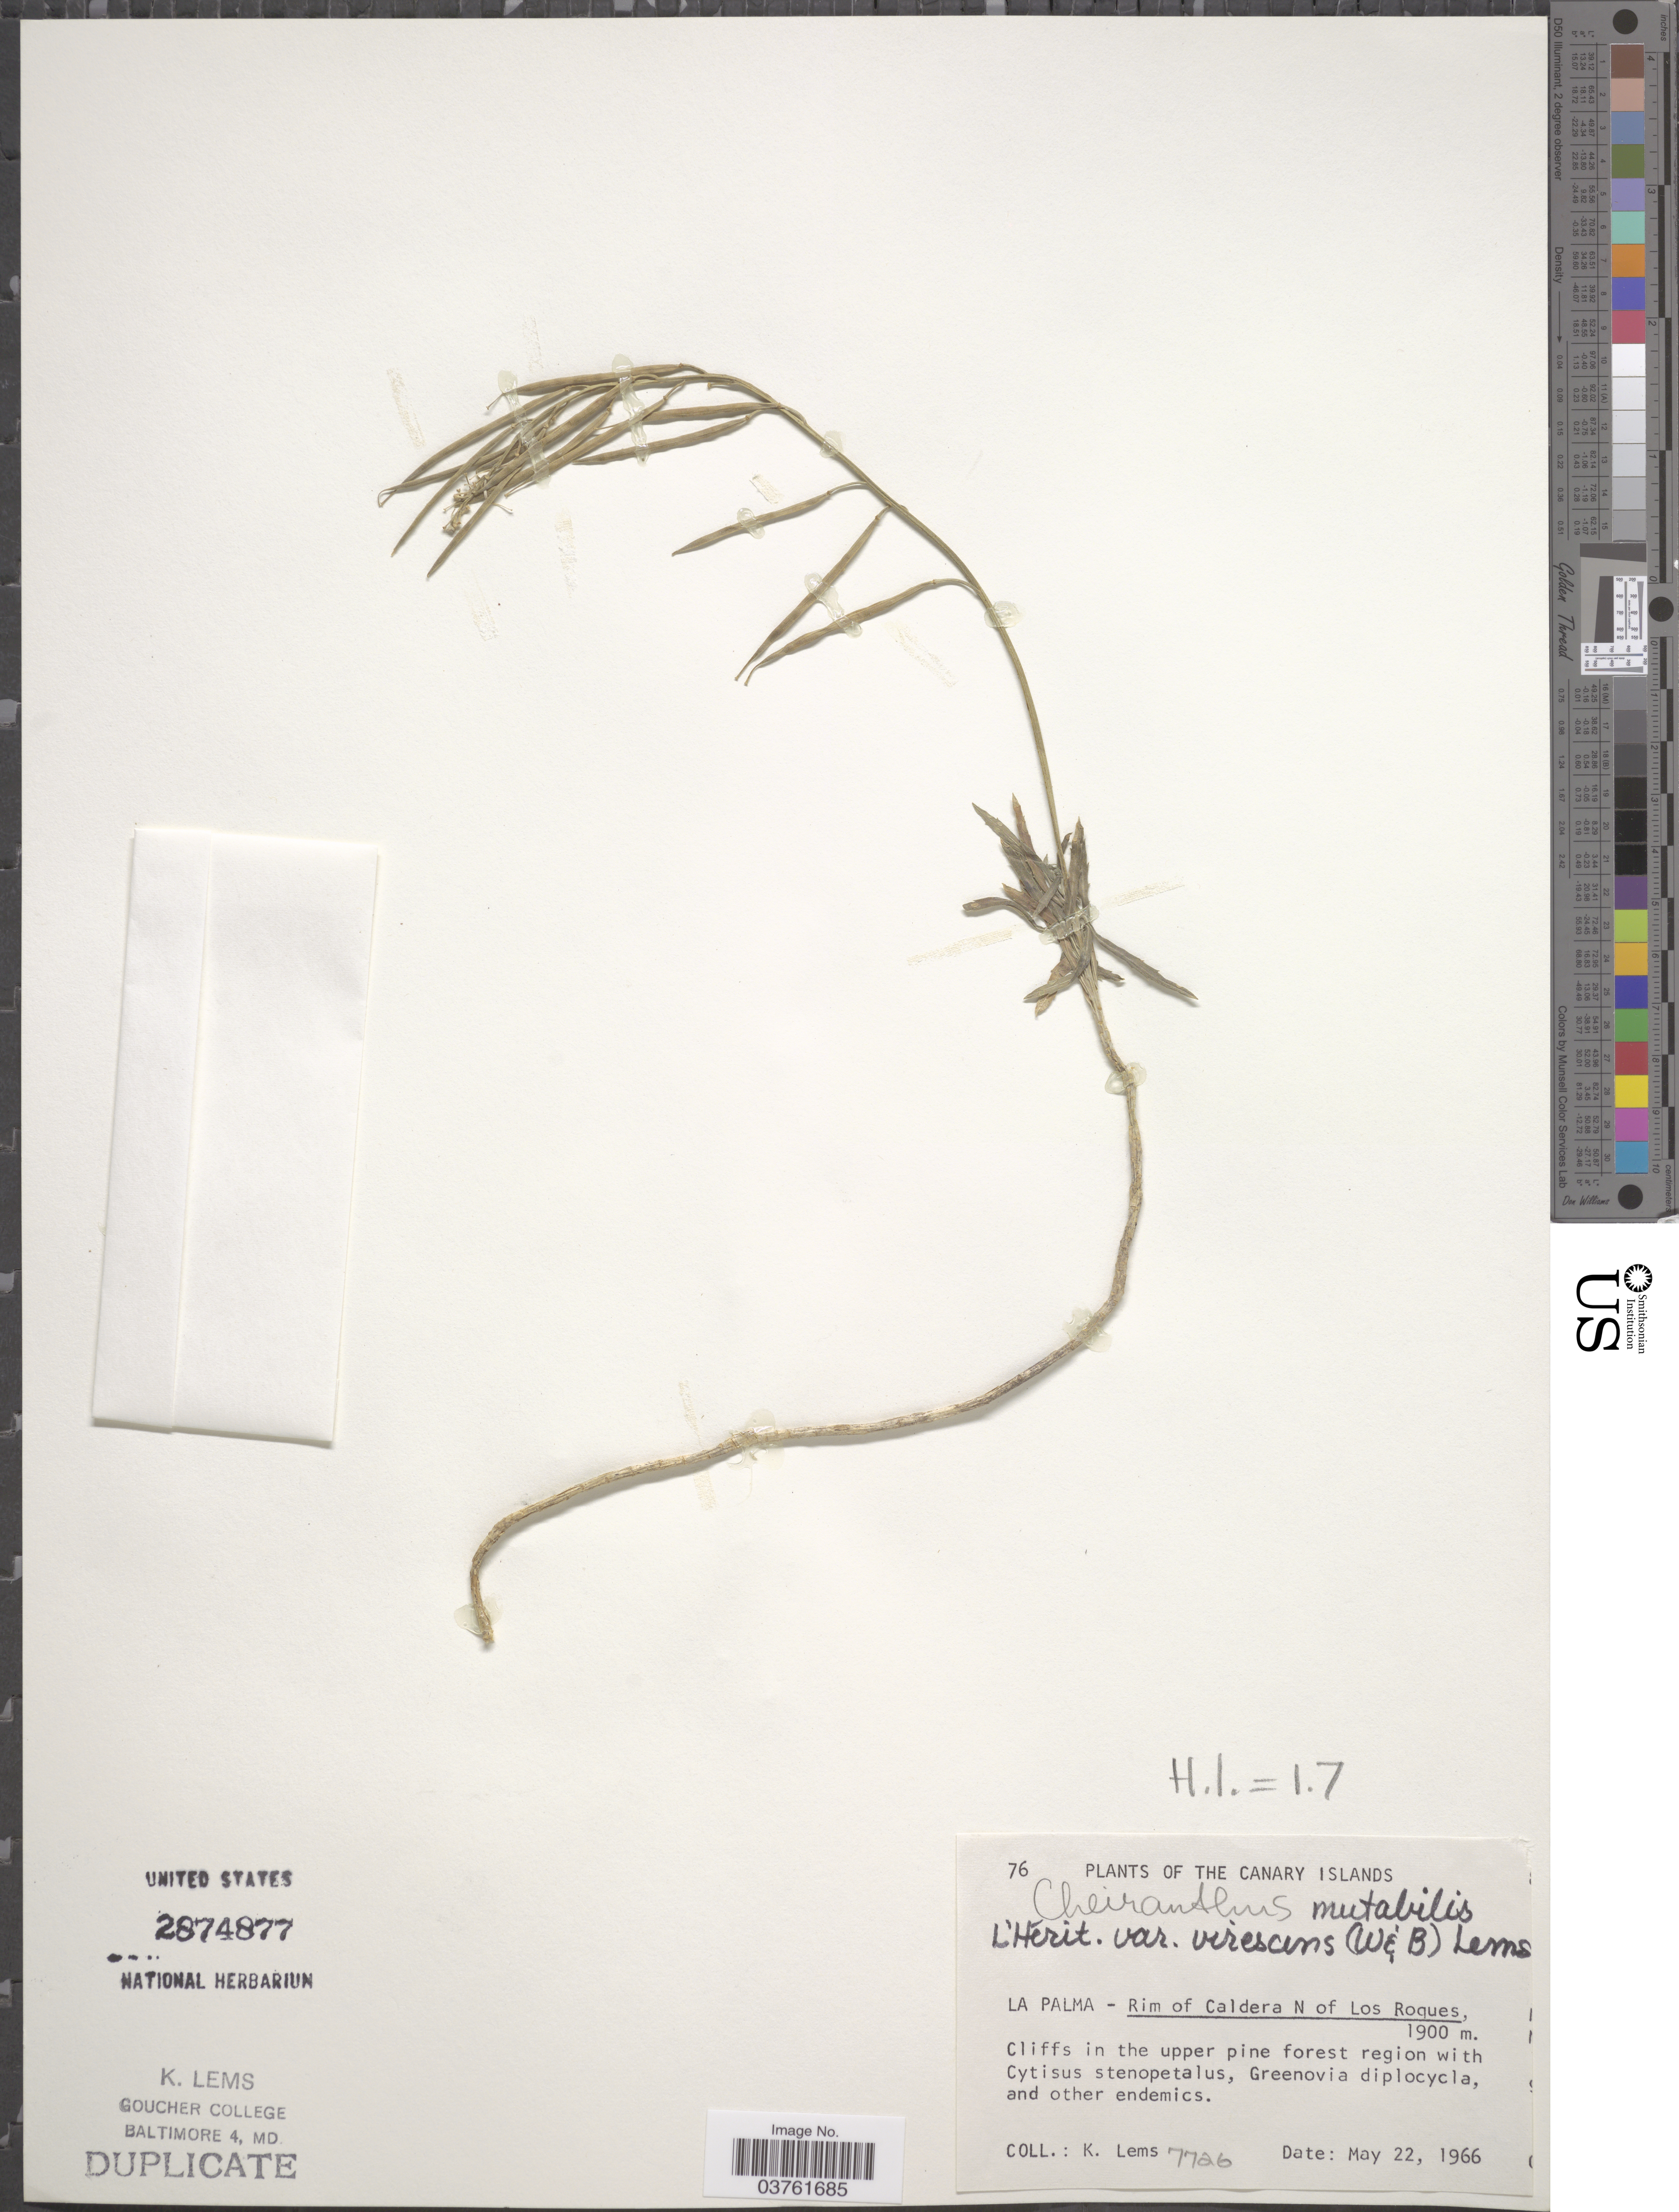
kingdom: Plantae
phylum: Tracheophyta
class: Magnoliopsida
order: Brassicales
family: Brassicaceae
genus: Cheiranthus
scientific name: Cheiranthus mutabilis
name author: L'Hér.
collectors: K. Lems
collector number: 77a6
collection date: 1966-05-22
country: Spain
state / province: Canarias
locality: Canary Islands. La Palma - Rim of Caldera N of Los Roques.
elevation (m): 1900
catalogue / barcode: US 2874877